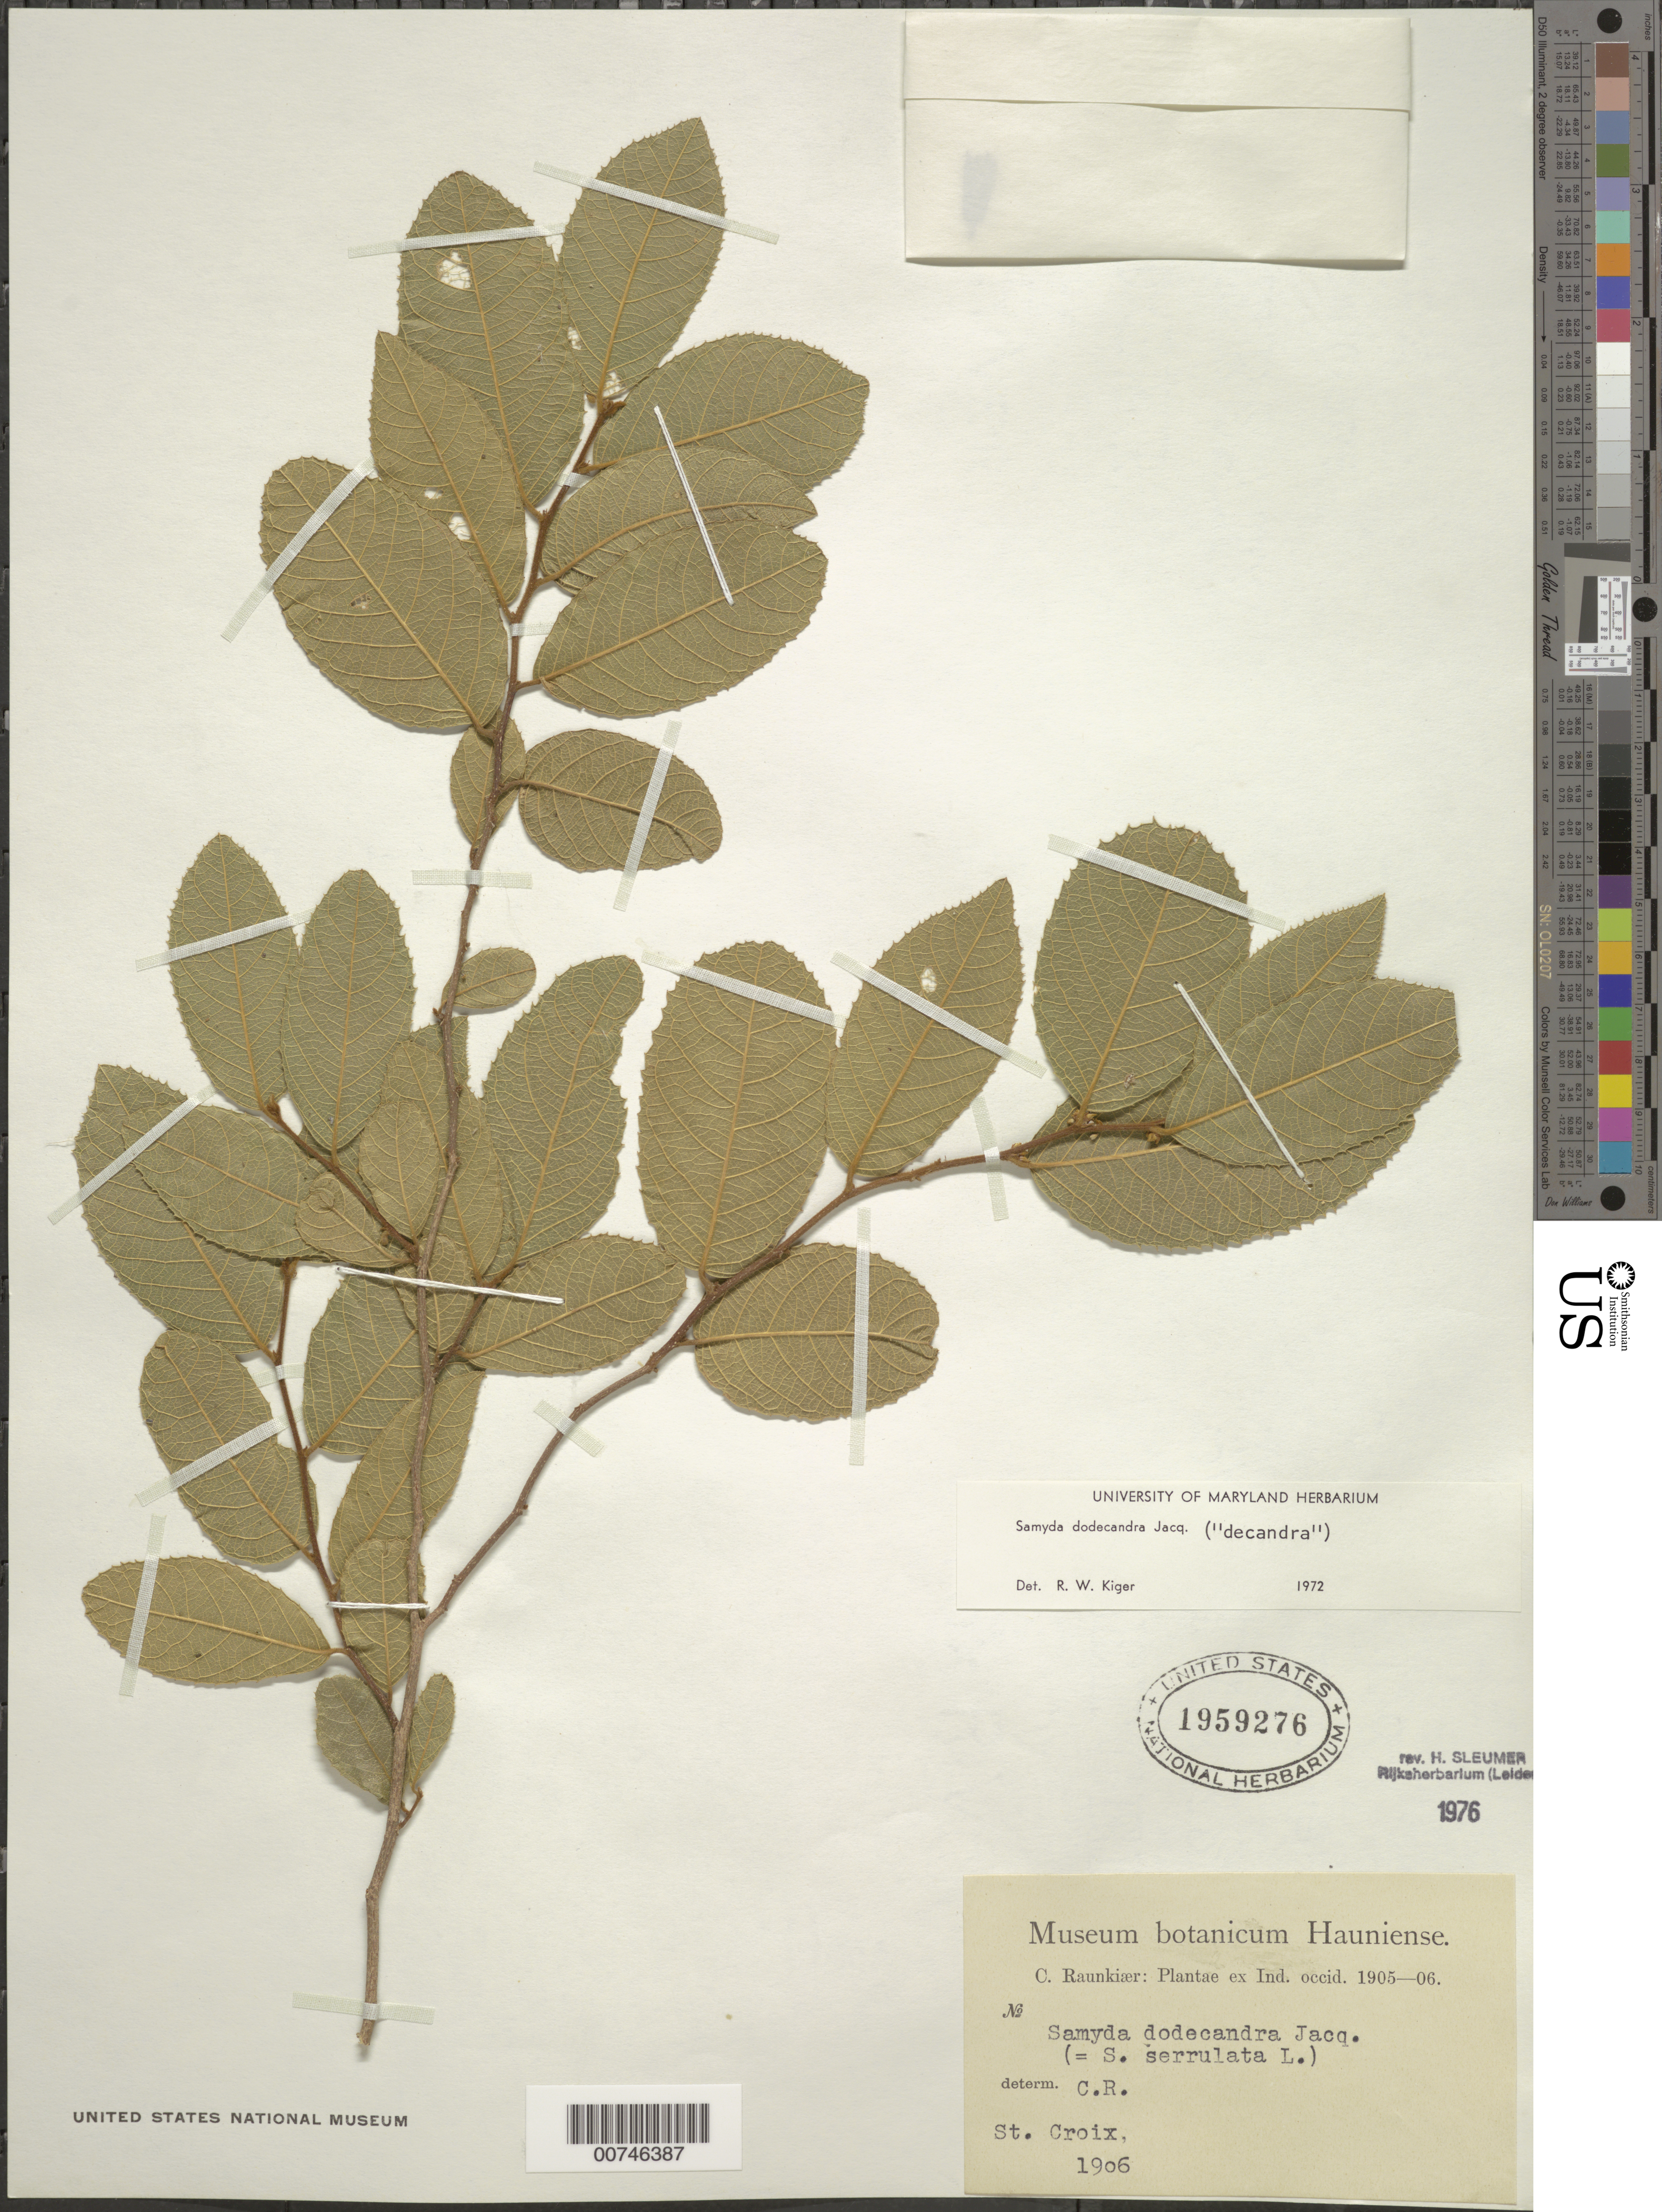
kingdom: Plantae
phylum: Tracheophyta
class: Magnoliopsida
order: Malpighiales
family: Salicaceae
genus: Casearia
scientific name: Casearia dodecandra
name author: (Jacq.) T. Samar. & M.H. Alford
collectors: C. Raunkiær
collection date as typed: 1906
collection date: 1906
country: U.S. Virgin Islands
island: St. Croix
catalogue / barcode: US 1959276